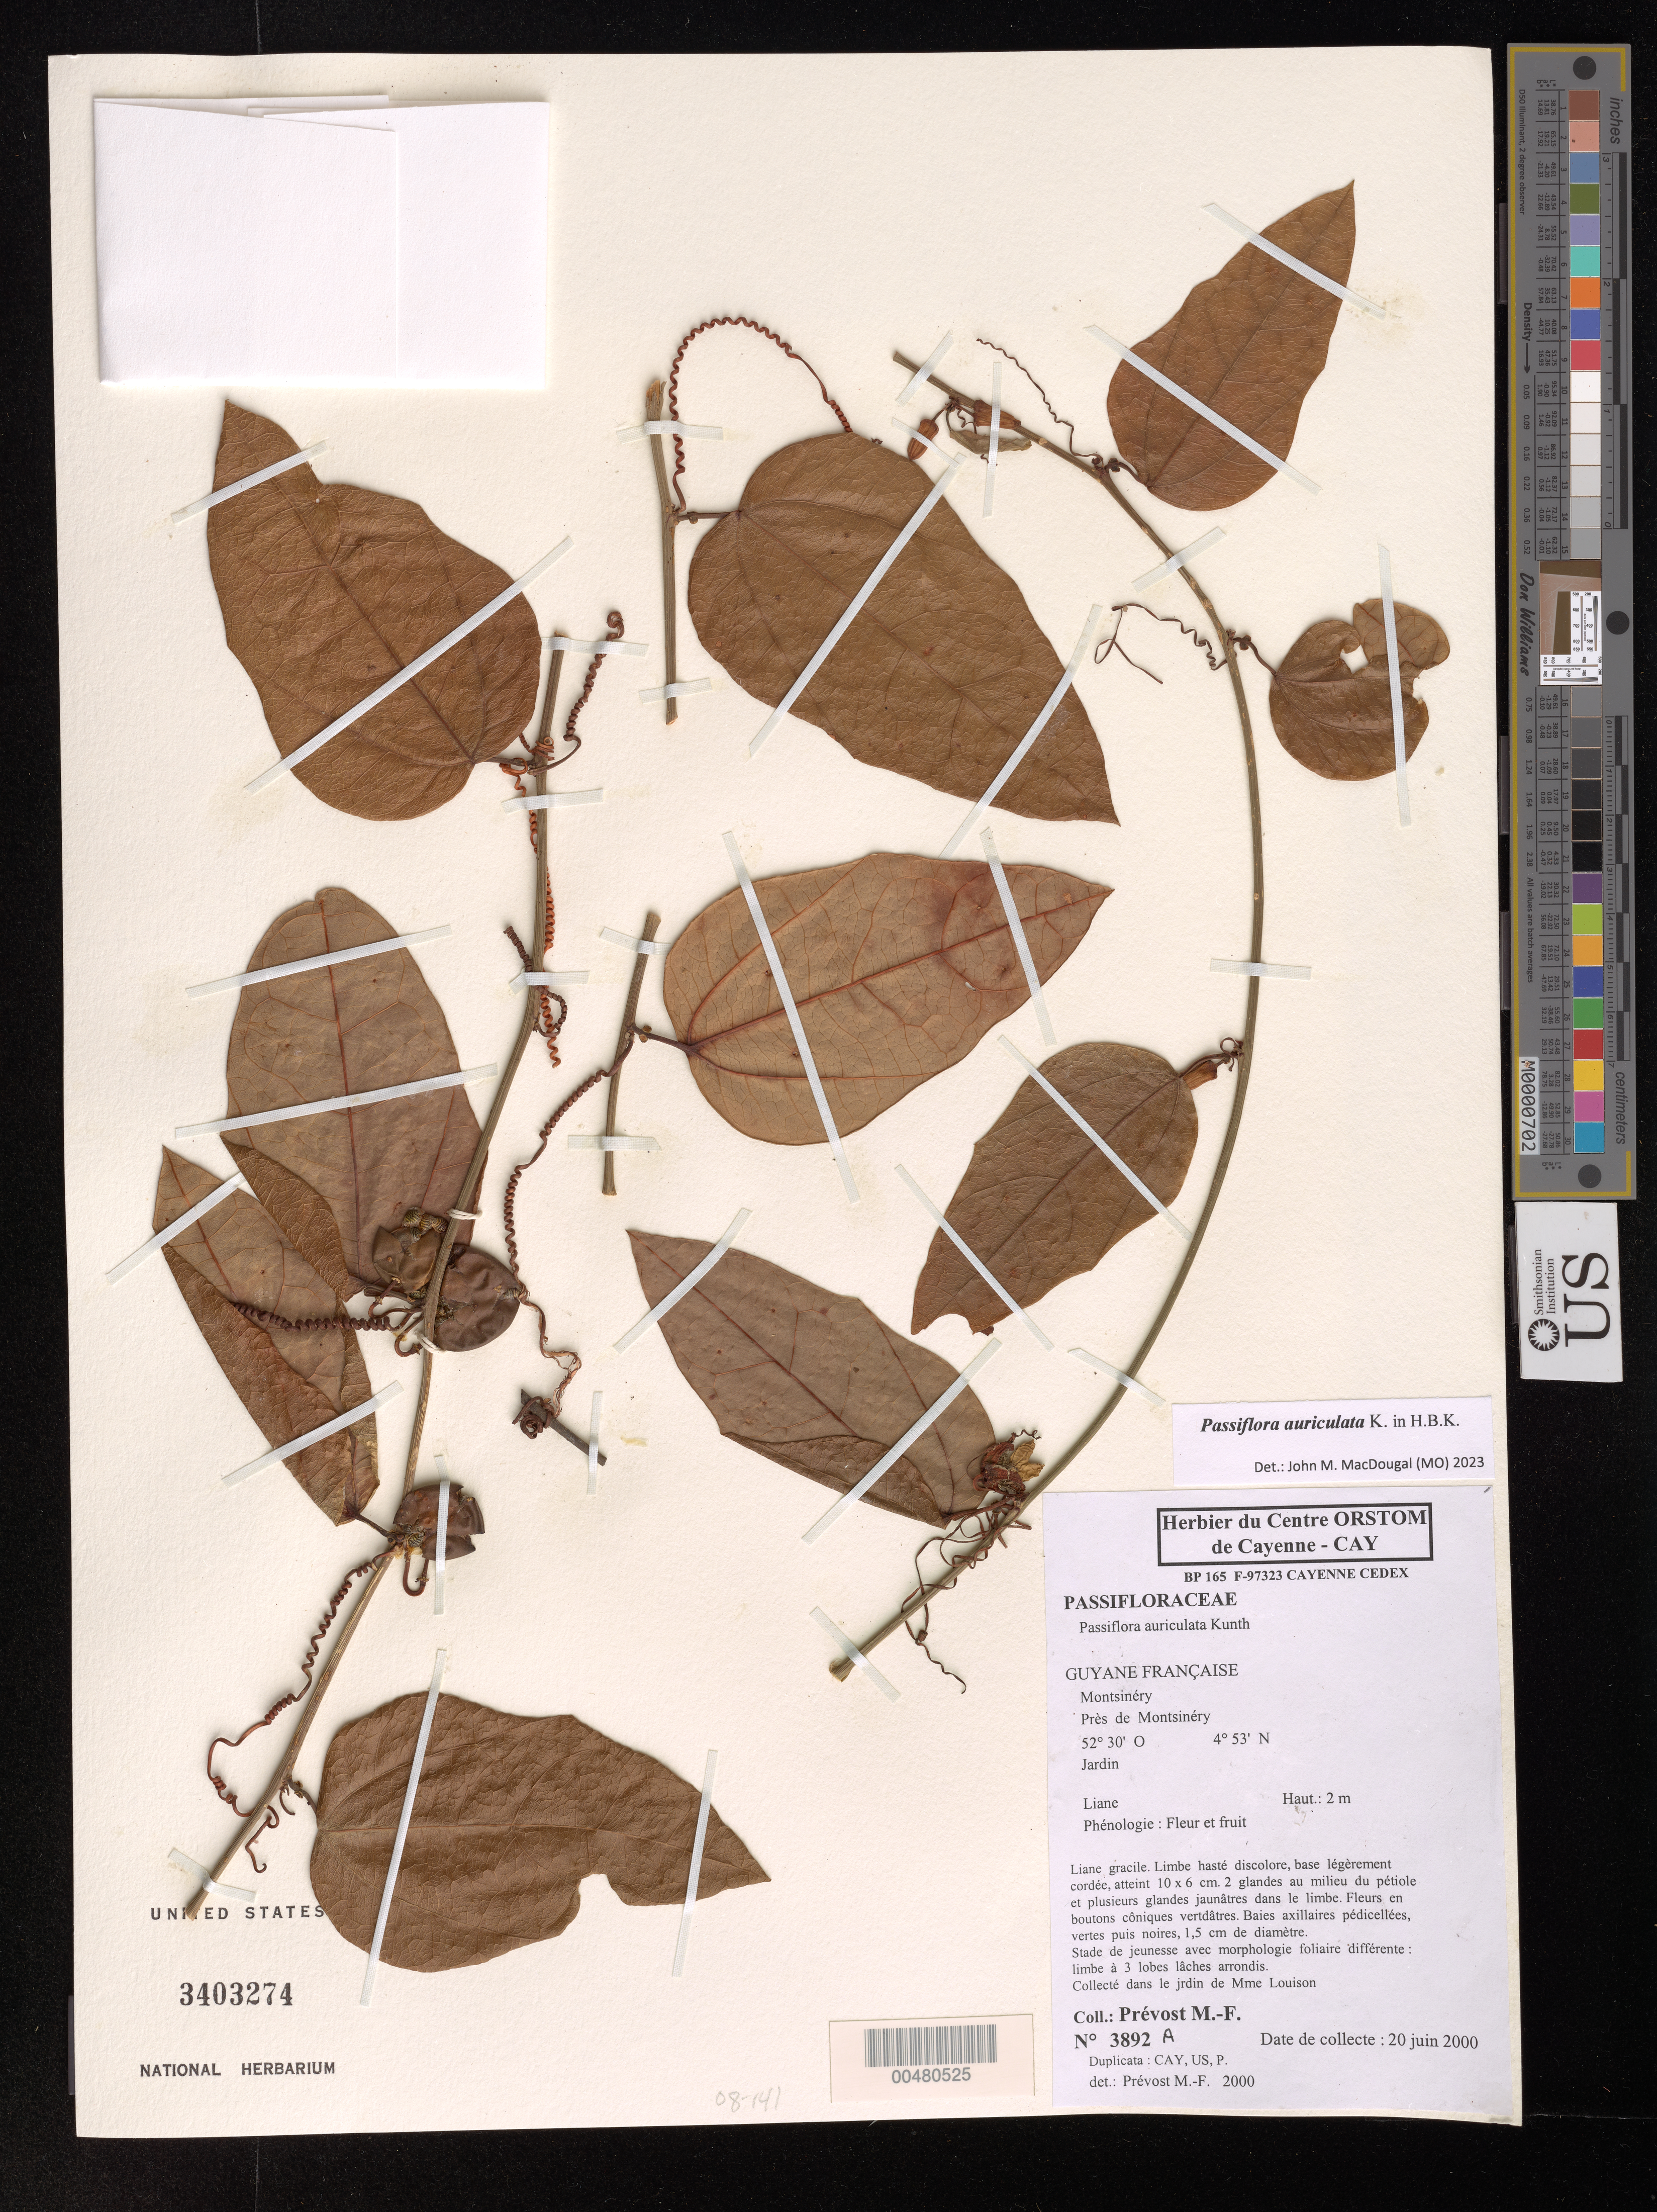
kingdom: Plantae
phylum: Tracheophyta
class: Magnoliopsida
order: Malpighiales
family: Passifloraceae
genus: Passiflora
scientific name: Passiflora auriculata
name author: Kunth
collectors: M.-F. Prévost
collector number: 3892 a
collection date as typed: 20-Jun-00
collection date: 2000-06-20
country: French Guiana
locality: Montsinéry, near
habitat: Jardin